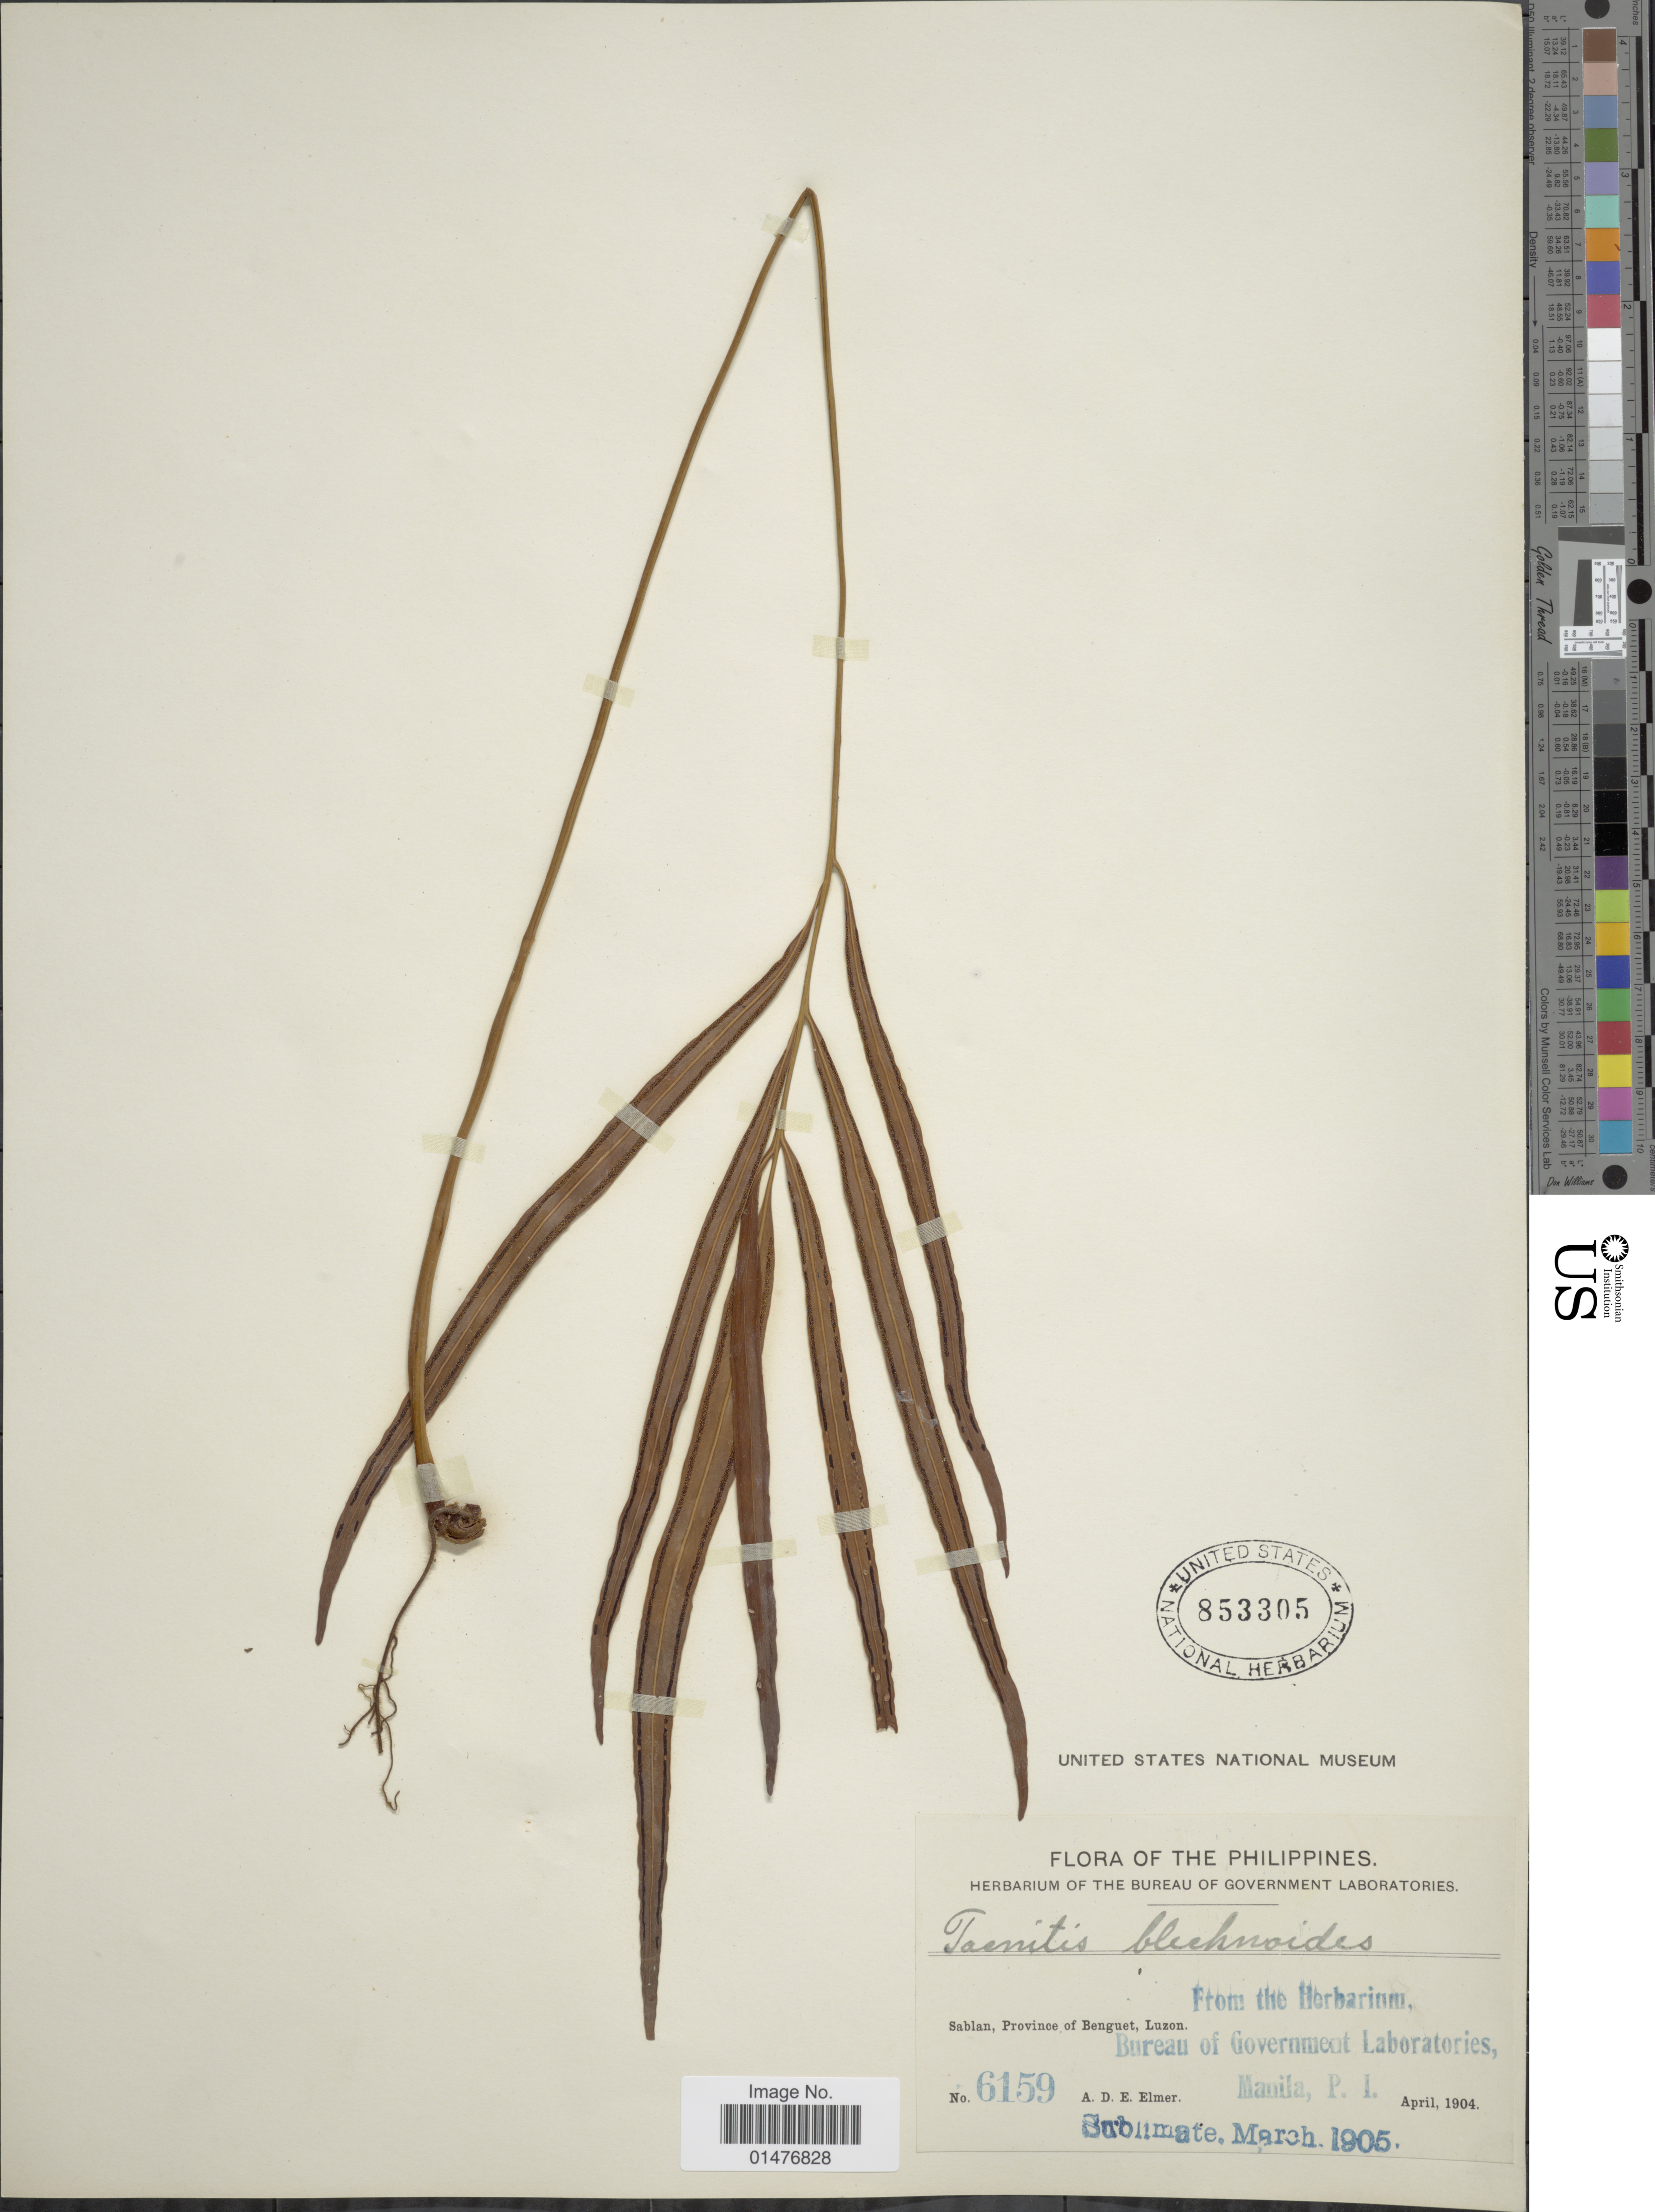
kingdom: Plantae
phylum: Tracheophyta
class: Polypodiopsida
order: Polypodiales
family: Pteridaceae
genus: Taenitis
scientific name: Taenitis blechnoides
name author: (Willd.) Sw.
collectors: A. D. E. Elmer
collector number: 6159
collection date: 1904-04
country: Philippines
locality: Sablan, Province of Benguet, Luzon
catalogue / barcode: US 853305